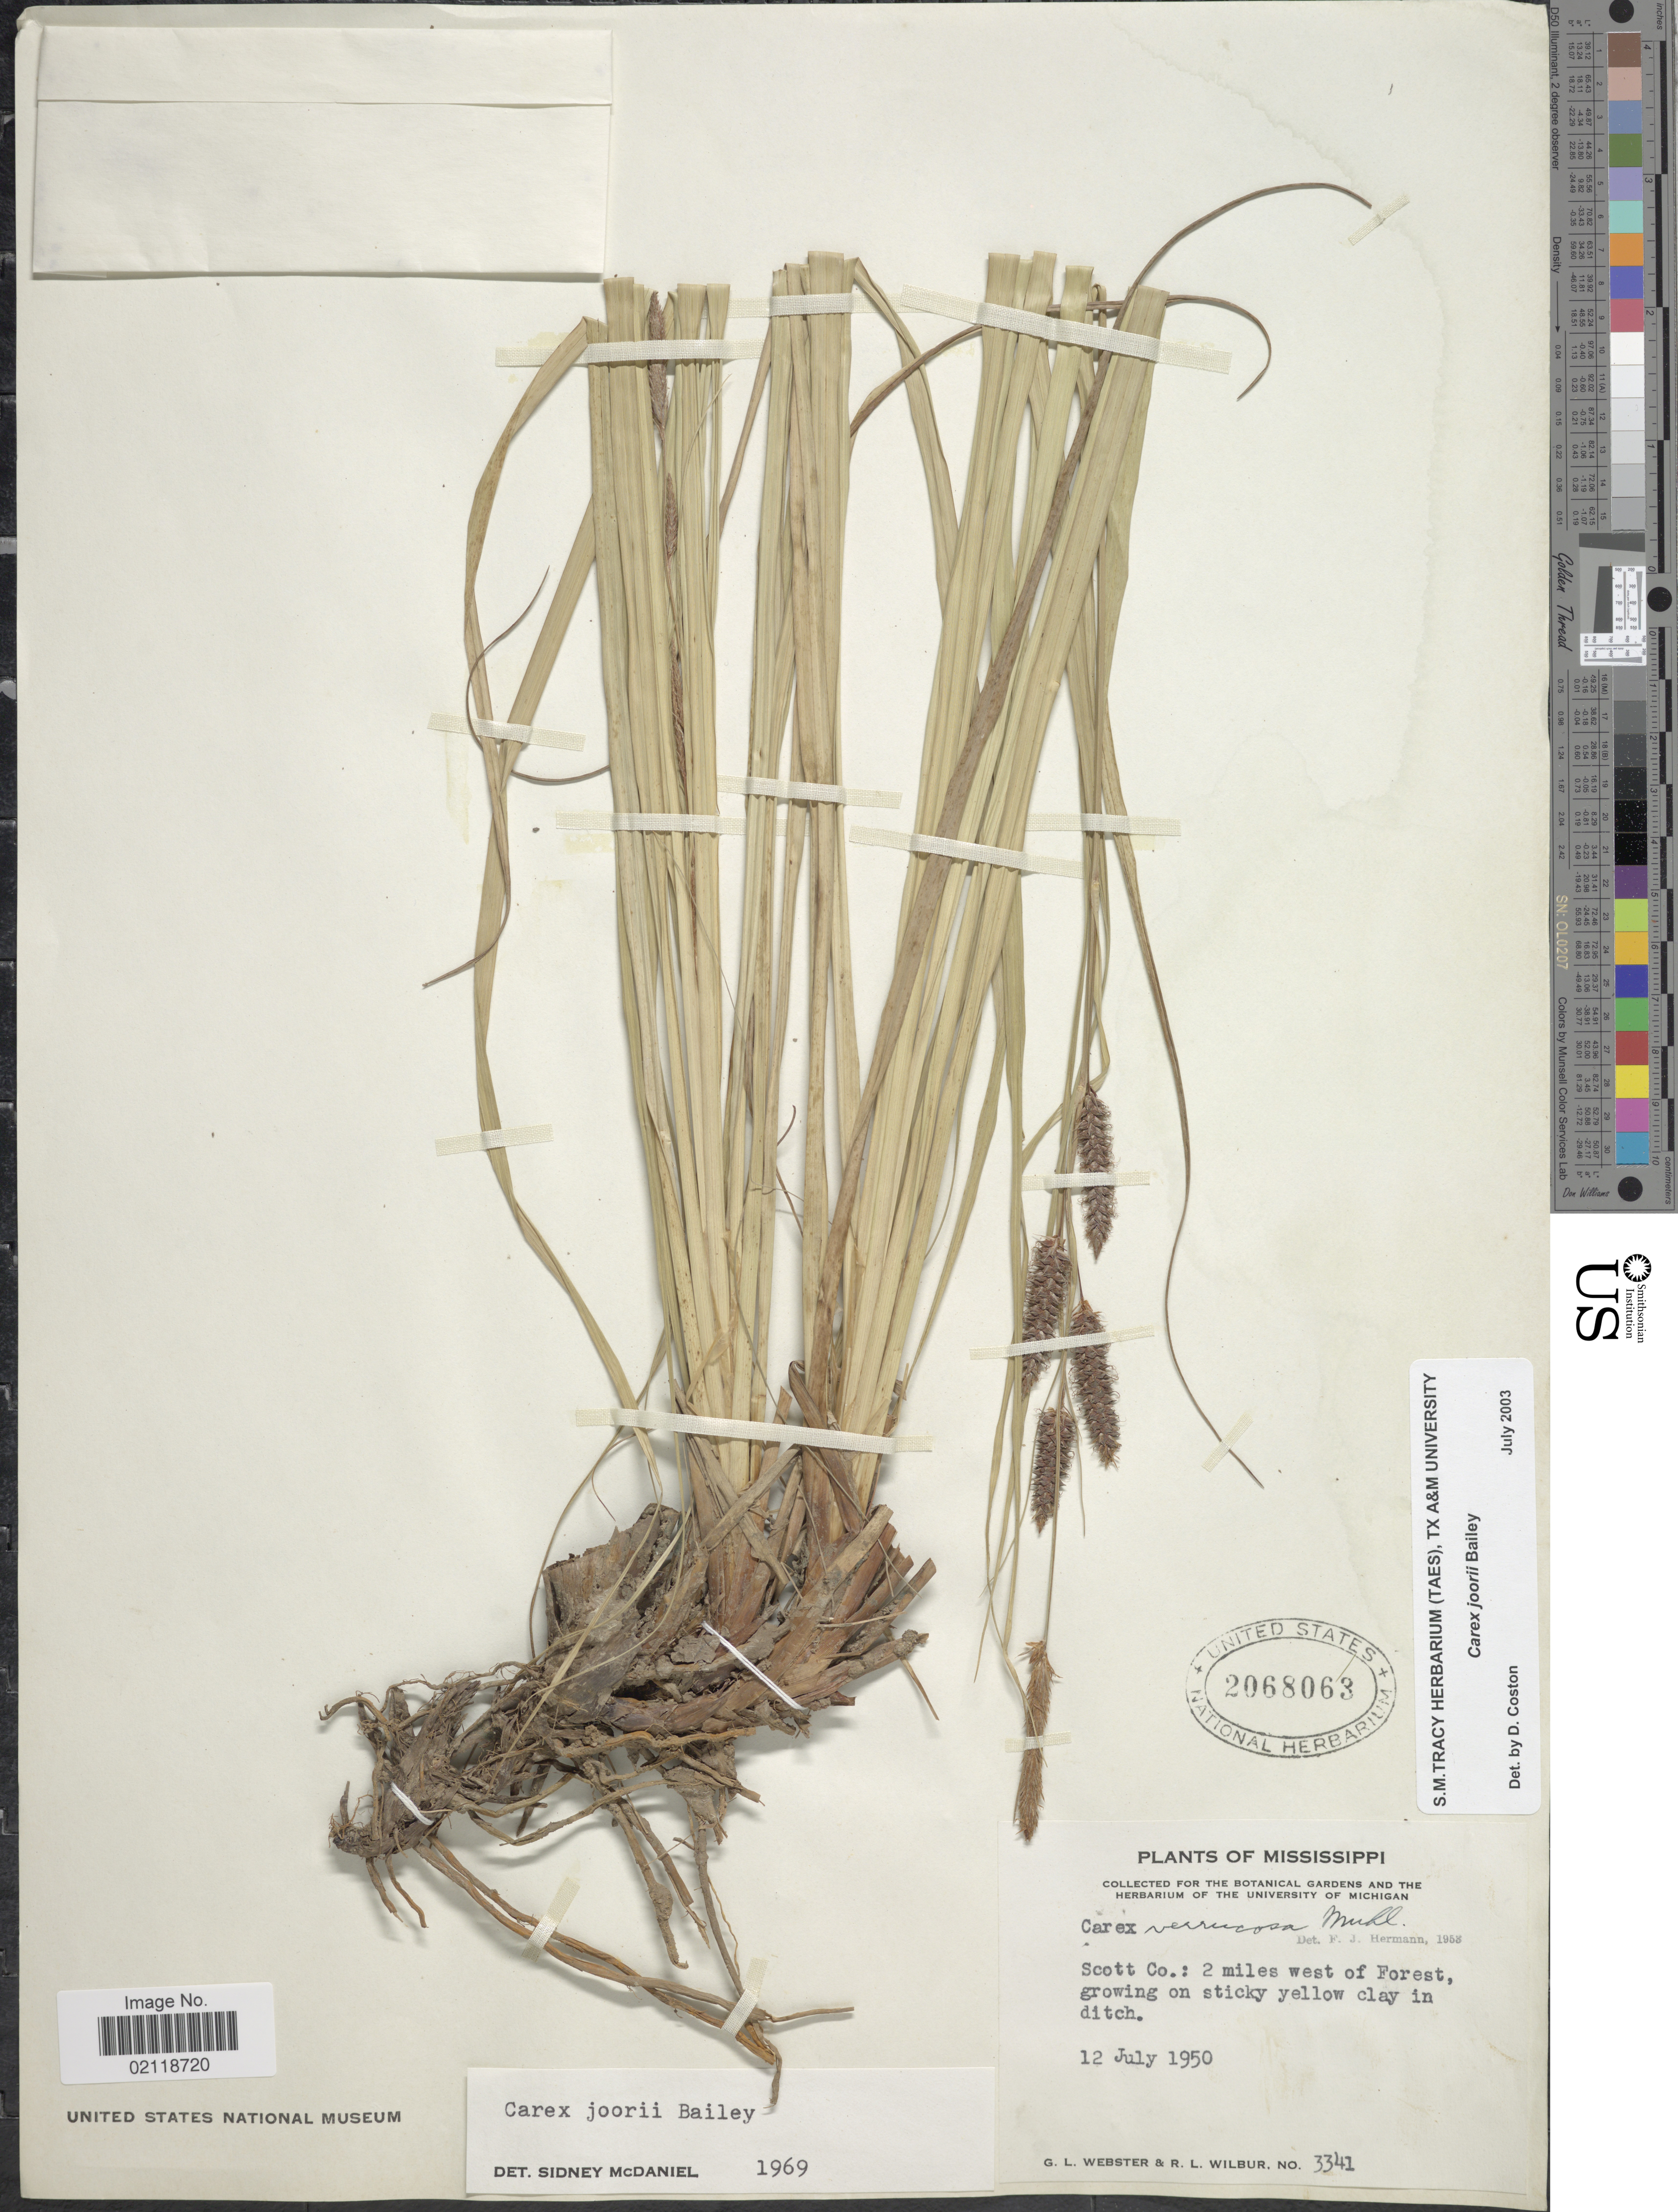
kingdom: Plantae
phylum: Tracheophyta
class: Liliopsida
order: Poales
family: Cyperaceae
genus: Carex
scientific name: Carex joorii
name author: L.H. Bailey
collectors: G. L. Webster & R. L. Wilbur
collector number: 3341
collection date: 1950-07-12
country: United States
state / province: Mississippi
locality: Scott Co.: 2 miles west of Forest, on sticky yellow clay in ditch.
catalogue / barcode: US 2068063